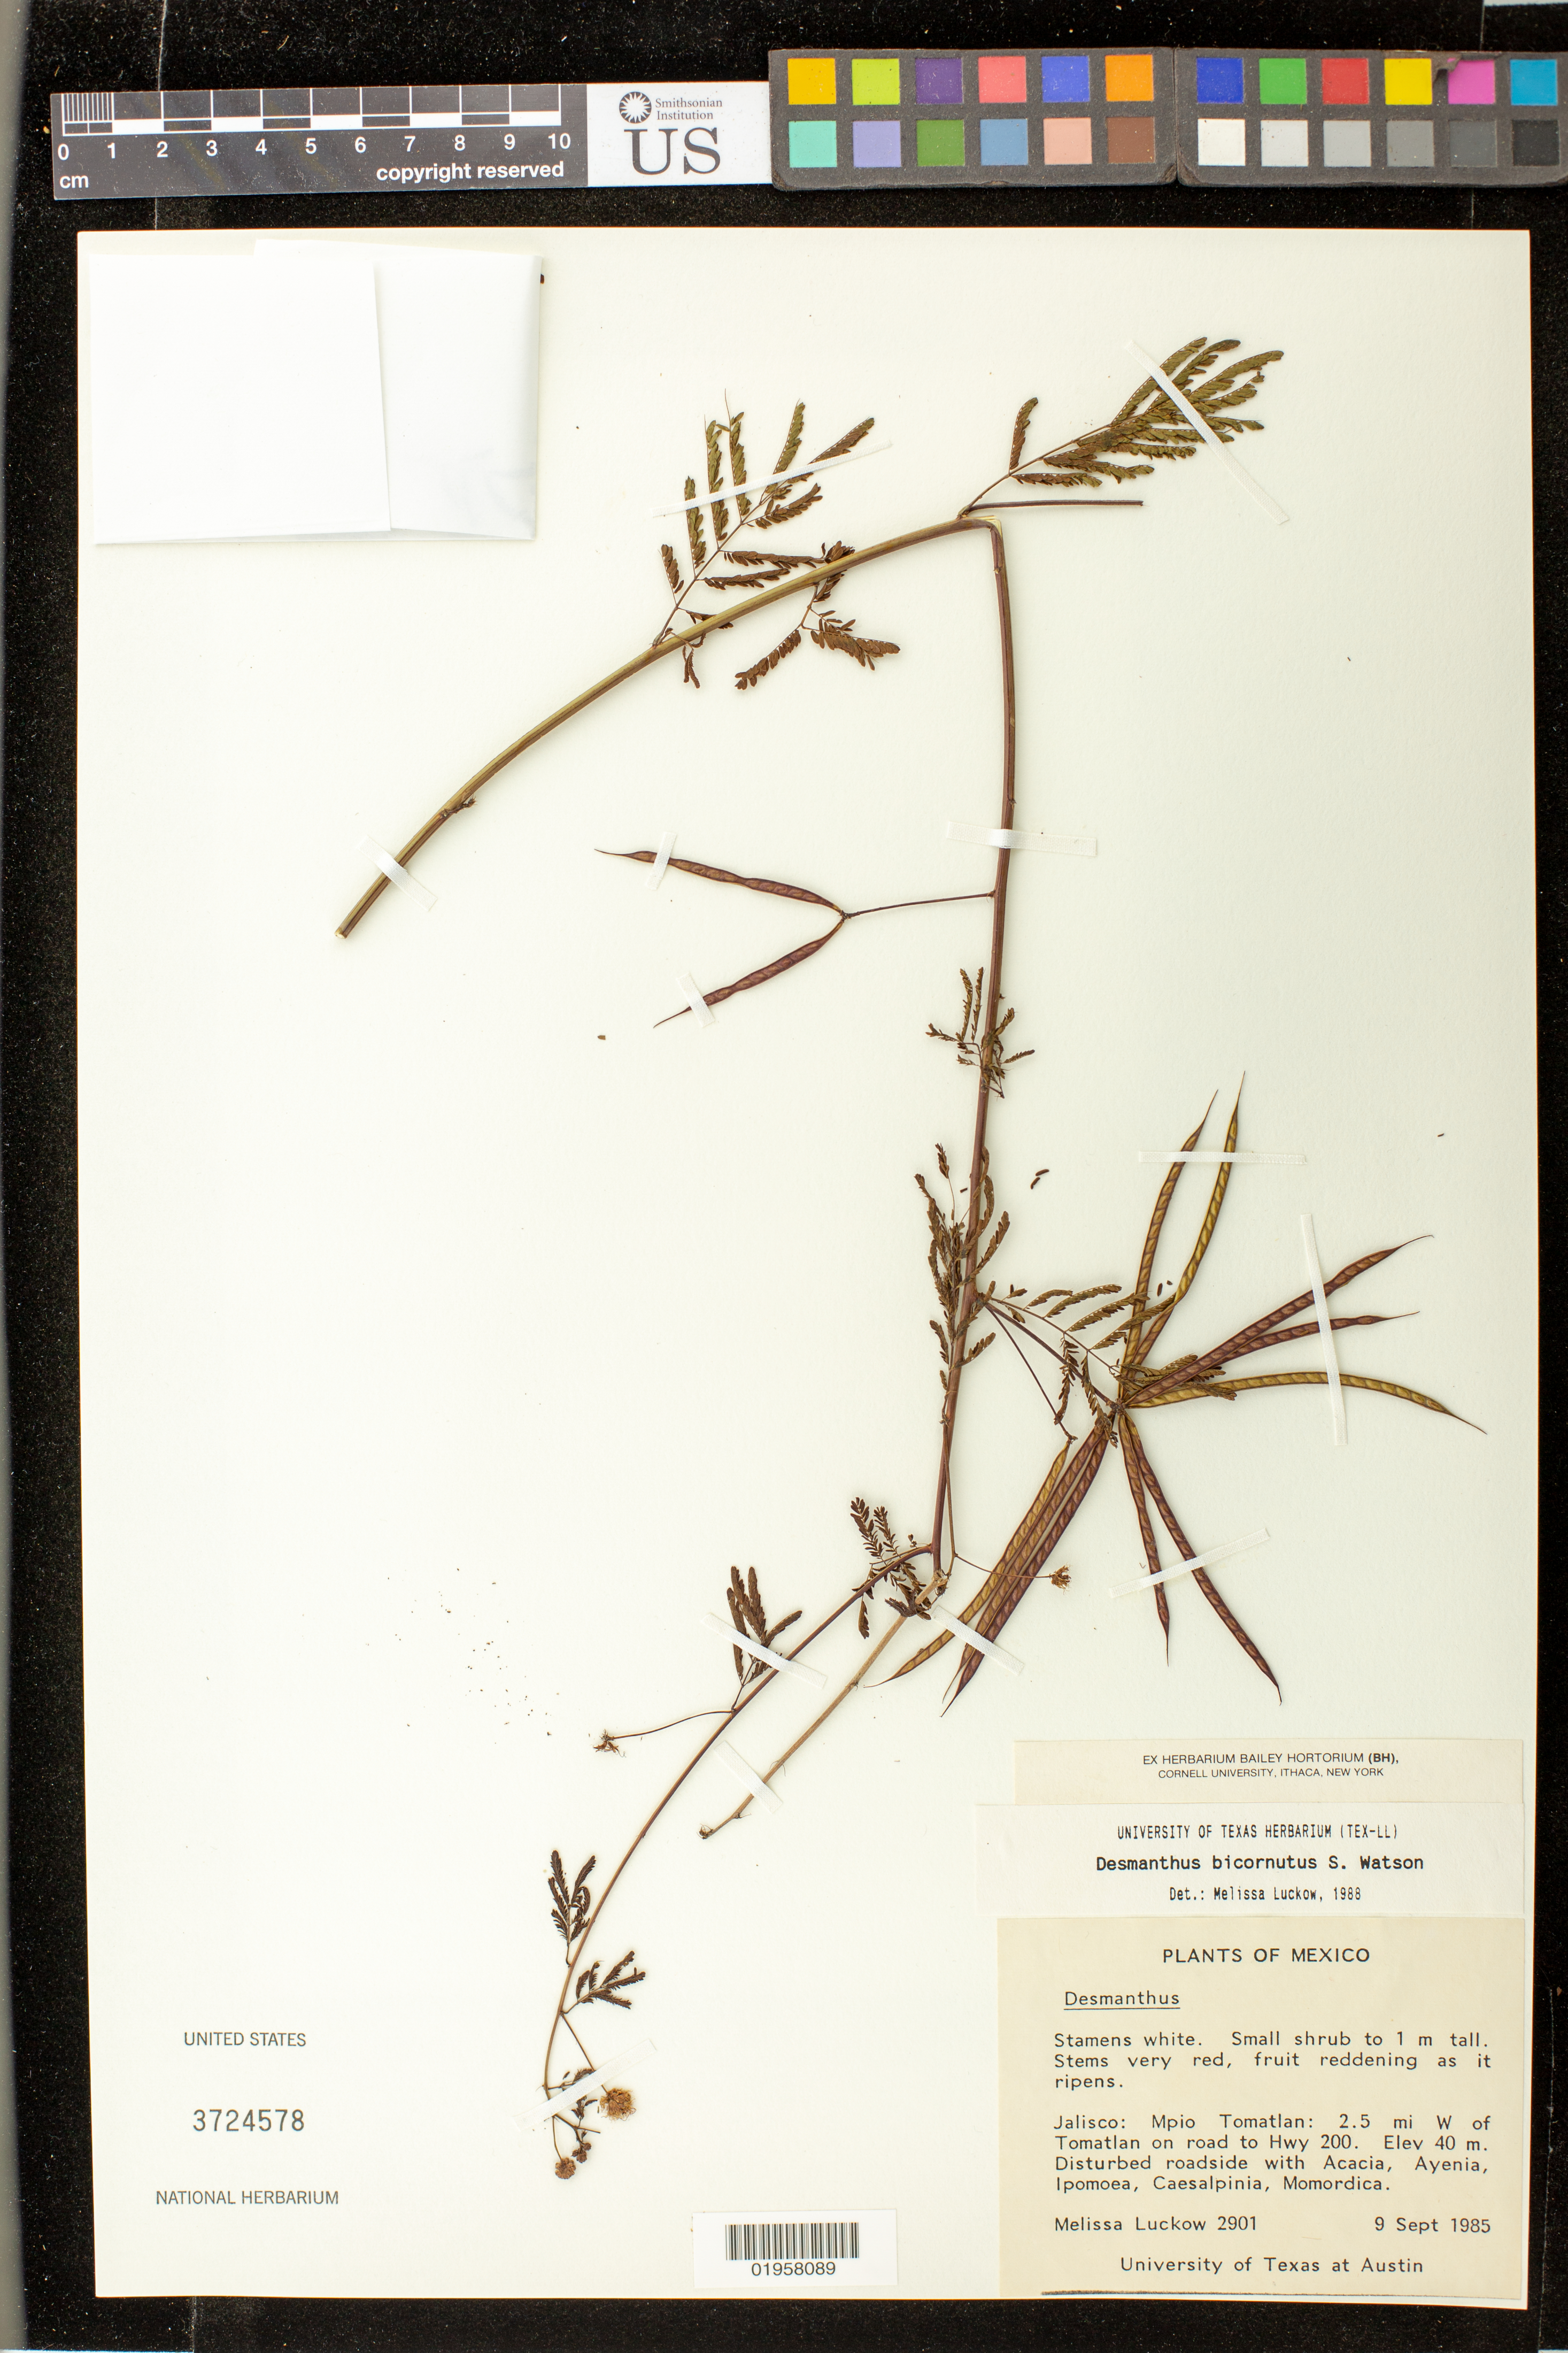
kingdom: Plantae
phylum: Tracheophyta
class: Magnoliopsida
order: Fabales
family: Fabaceae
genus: Desmanthus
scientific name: Desmanthus bicornutus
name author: S. Watson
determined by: Luckow, M. A.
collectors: M. A. Luckow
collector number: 2901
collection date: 1985-09-09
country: Mexico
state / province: Jalisco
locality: Mpio Tomatlan: 2.5 miles W of Tomatlan on road to Hwy 200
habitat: Disturbed roadside with Acacia, Ayenia, Ipomoea, Caesalpinia, Momordica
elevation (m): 40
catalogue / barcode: US 3724578